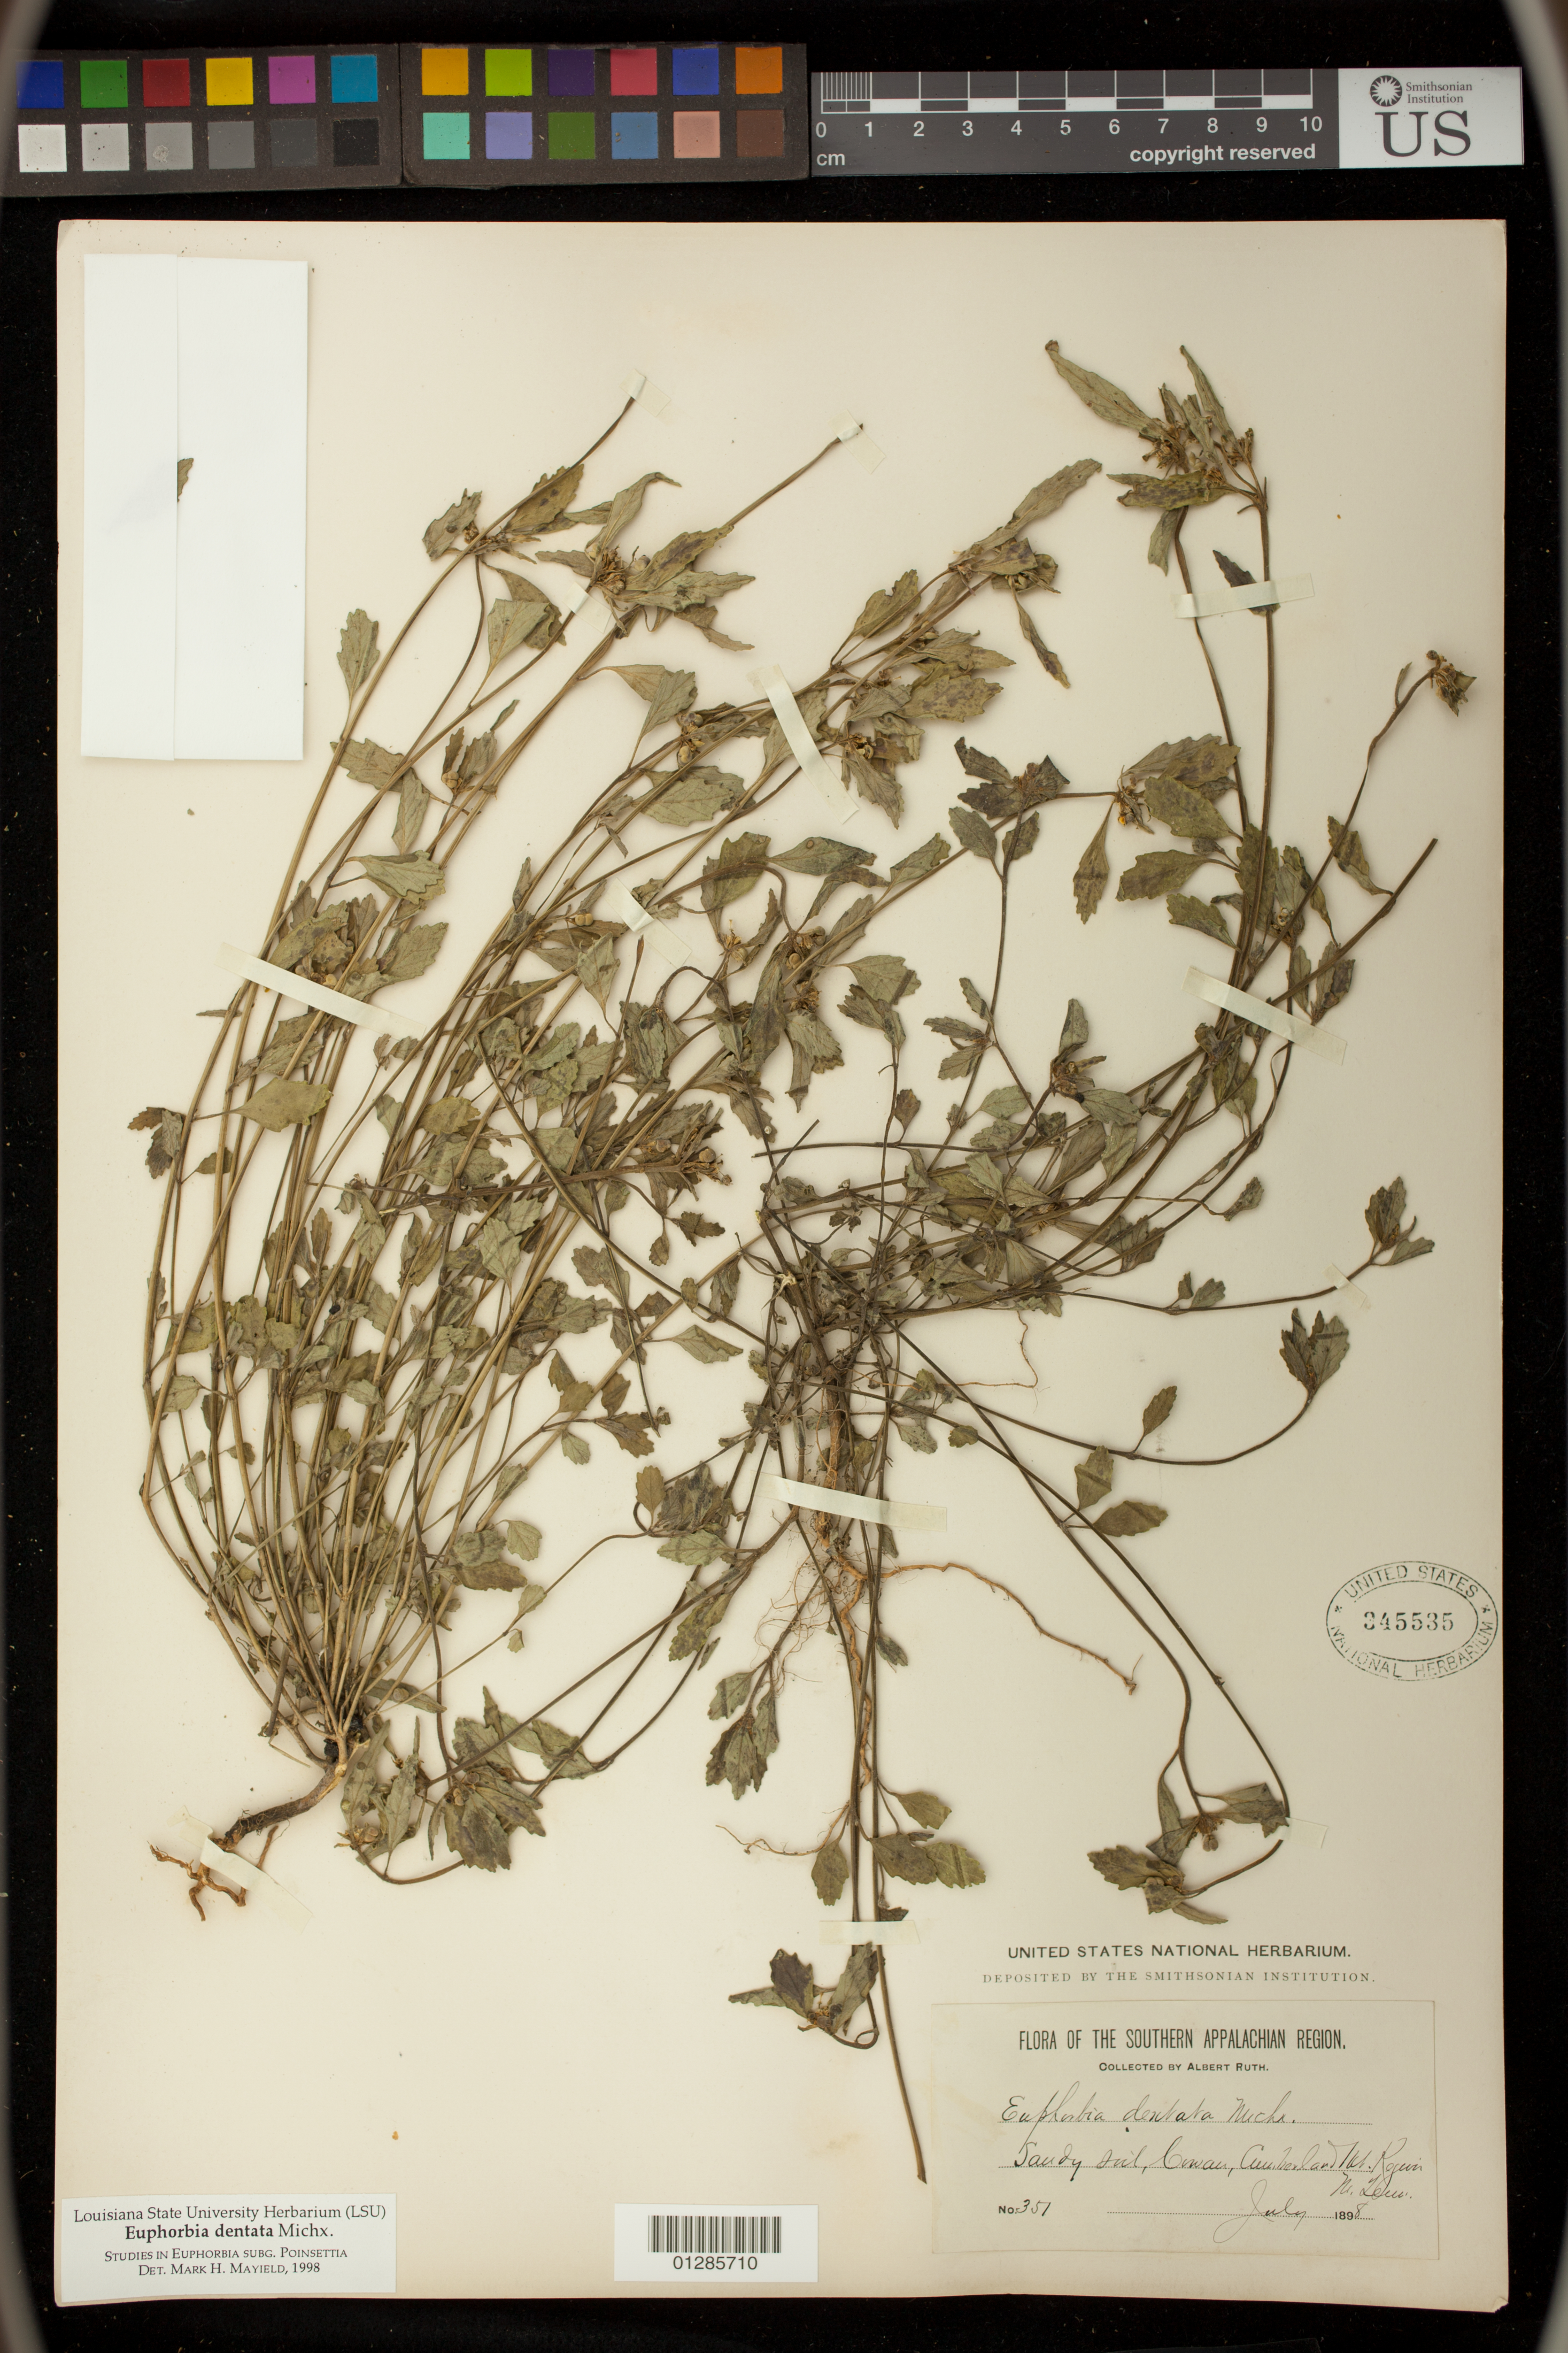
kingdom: Plantae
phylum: Tracheophyta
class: Magnoliopsida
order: Malpighiales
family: Euphorbiaceae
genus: Euphorbia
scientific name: Euphorbia dentata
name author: Michx.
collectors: A. Ruth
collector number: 351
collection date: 1898-07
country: United States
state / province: Tennessee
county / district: Franklin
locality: Cowan, Cumberland Mt. Region Nr Tenn.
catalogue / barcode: US 345535